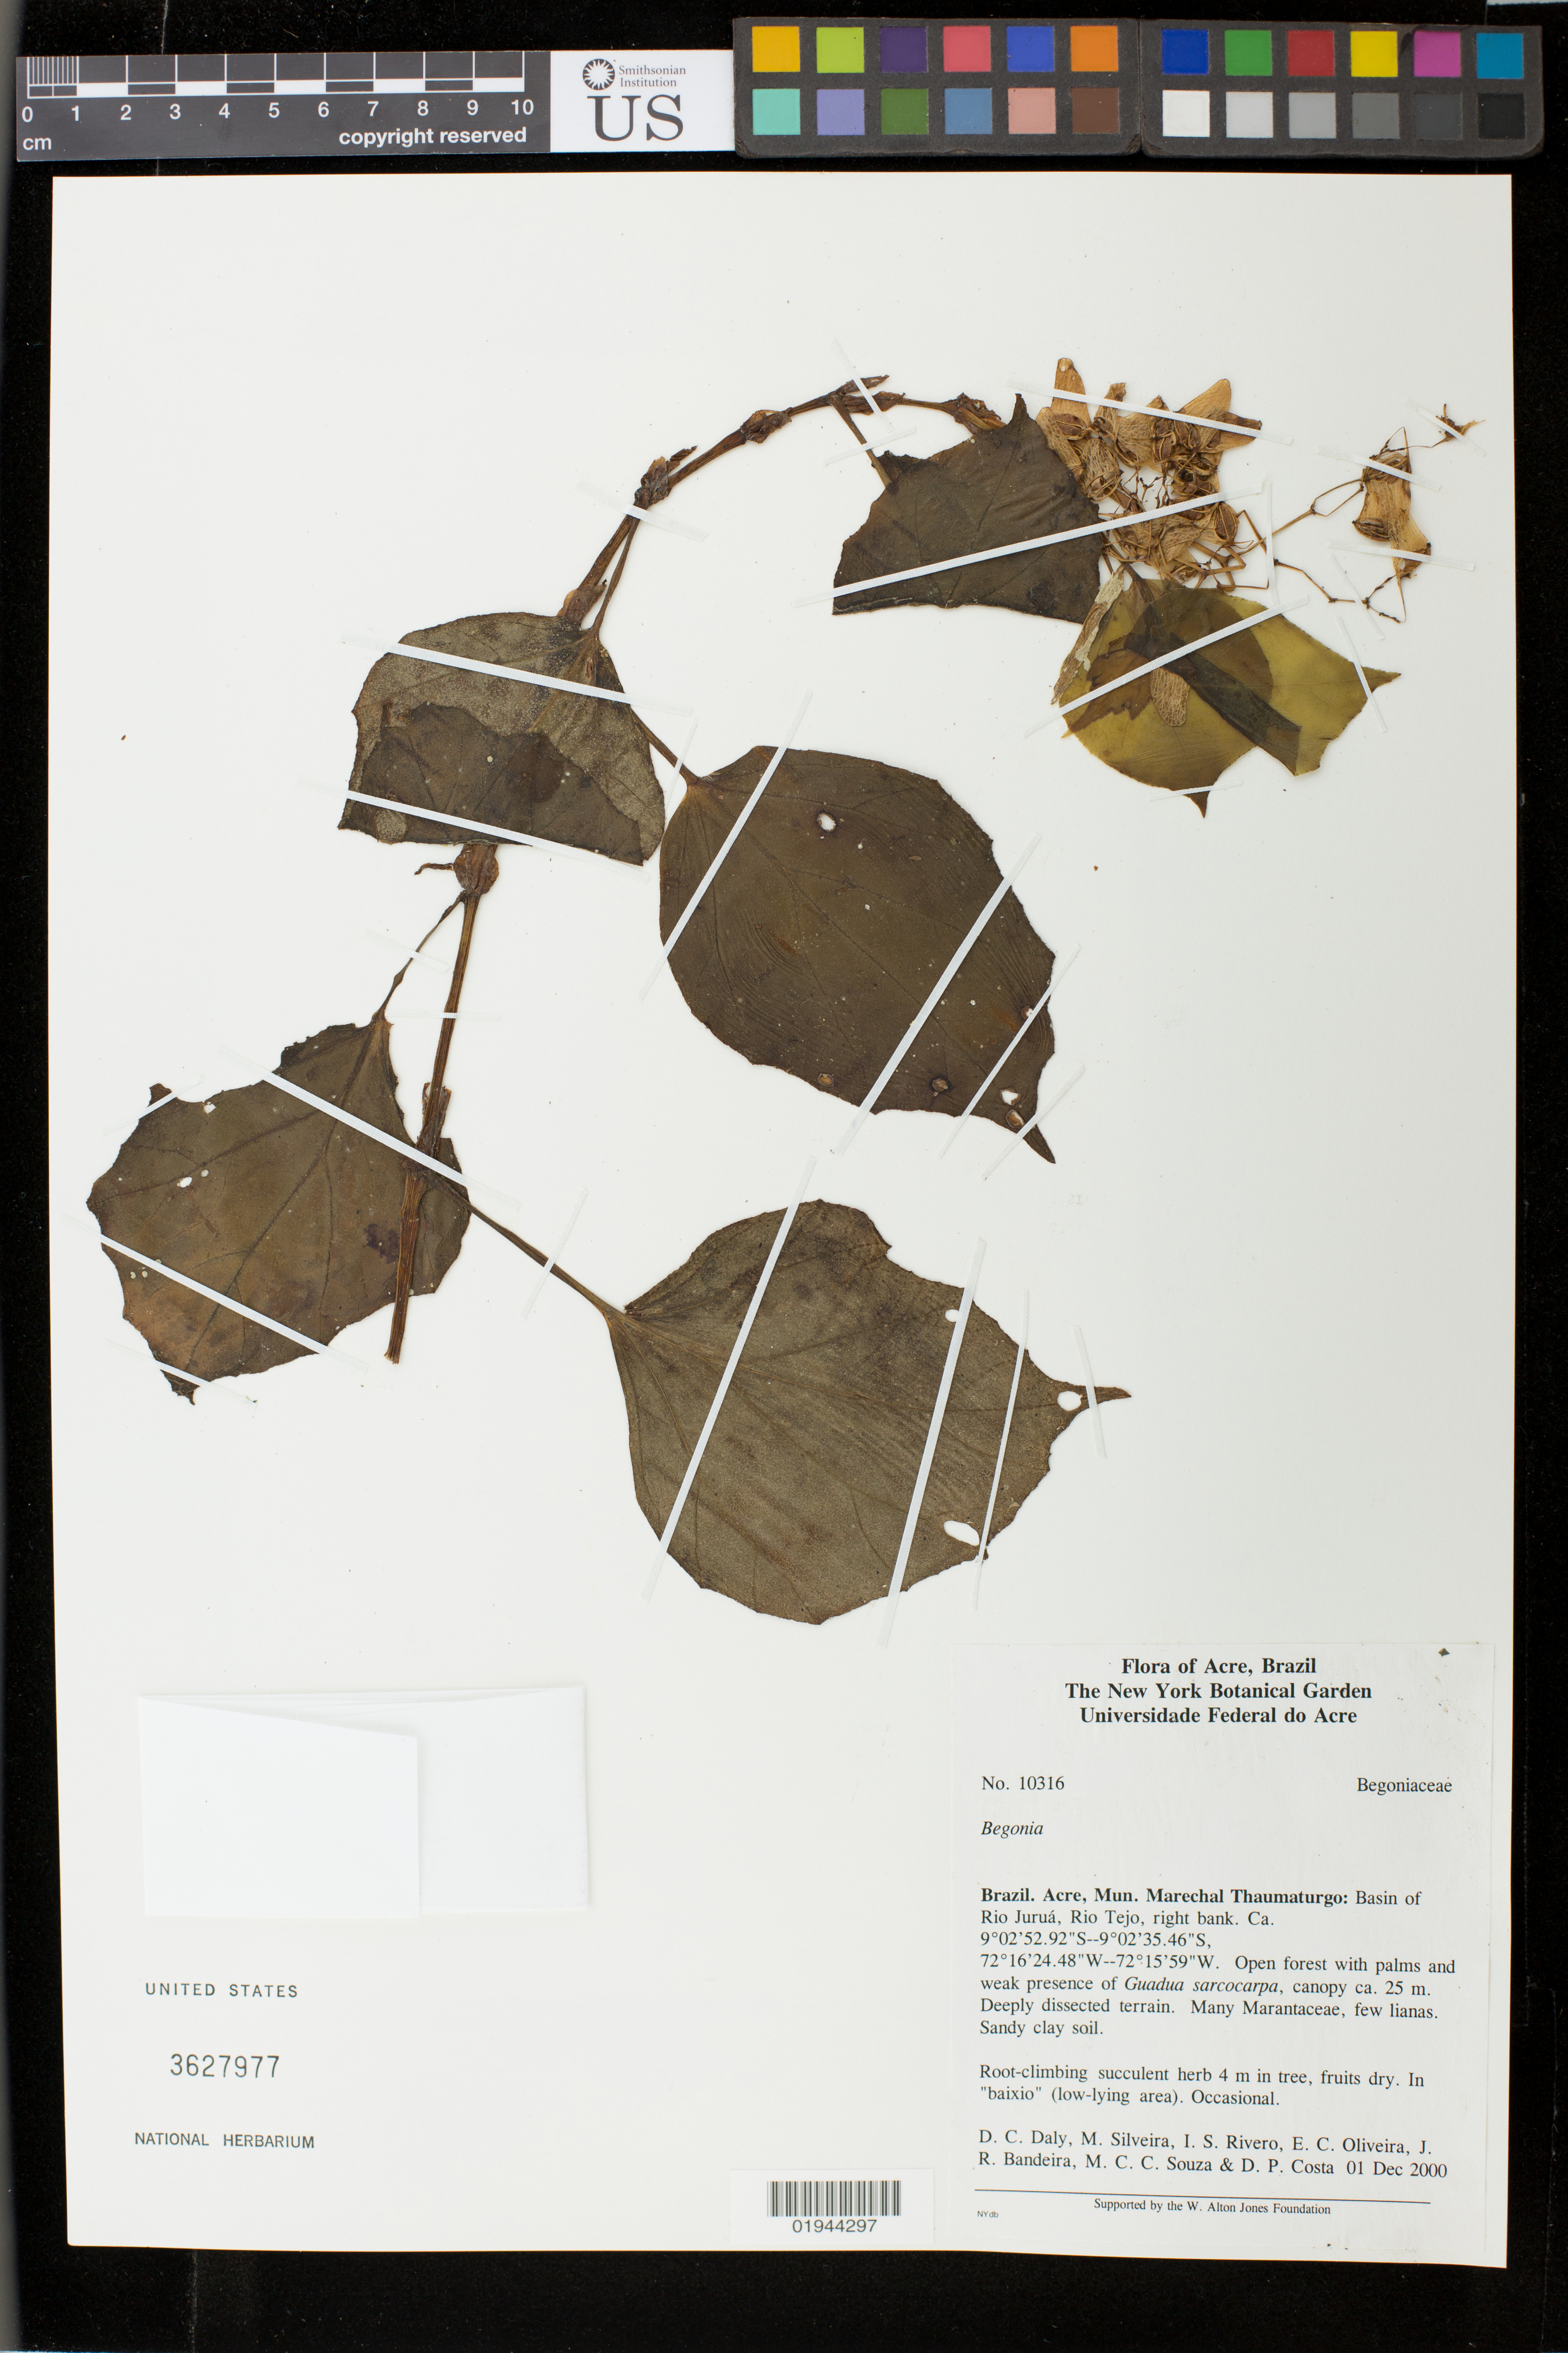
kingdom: Plantae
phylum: Tracheophyta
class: Magnoliopsida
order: Cucurbitales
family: Begoniaceae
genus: Begonia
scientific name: Begonia sp.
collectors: D. C. Daly, M. Silveira, I. Rivero, E. Oliveira, J. Bandeira, M. Souza & D. Costa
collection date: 2000-12-01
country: Brazil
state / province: Acre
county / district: Marechal Thaumaturgo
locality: Basin of Rio Jurua, Rio Tejo, right bank. Ca.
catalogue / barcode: US 3627977